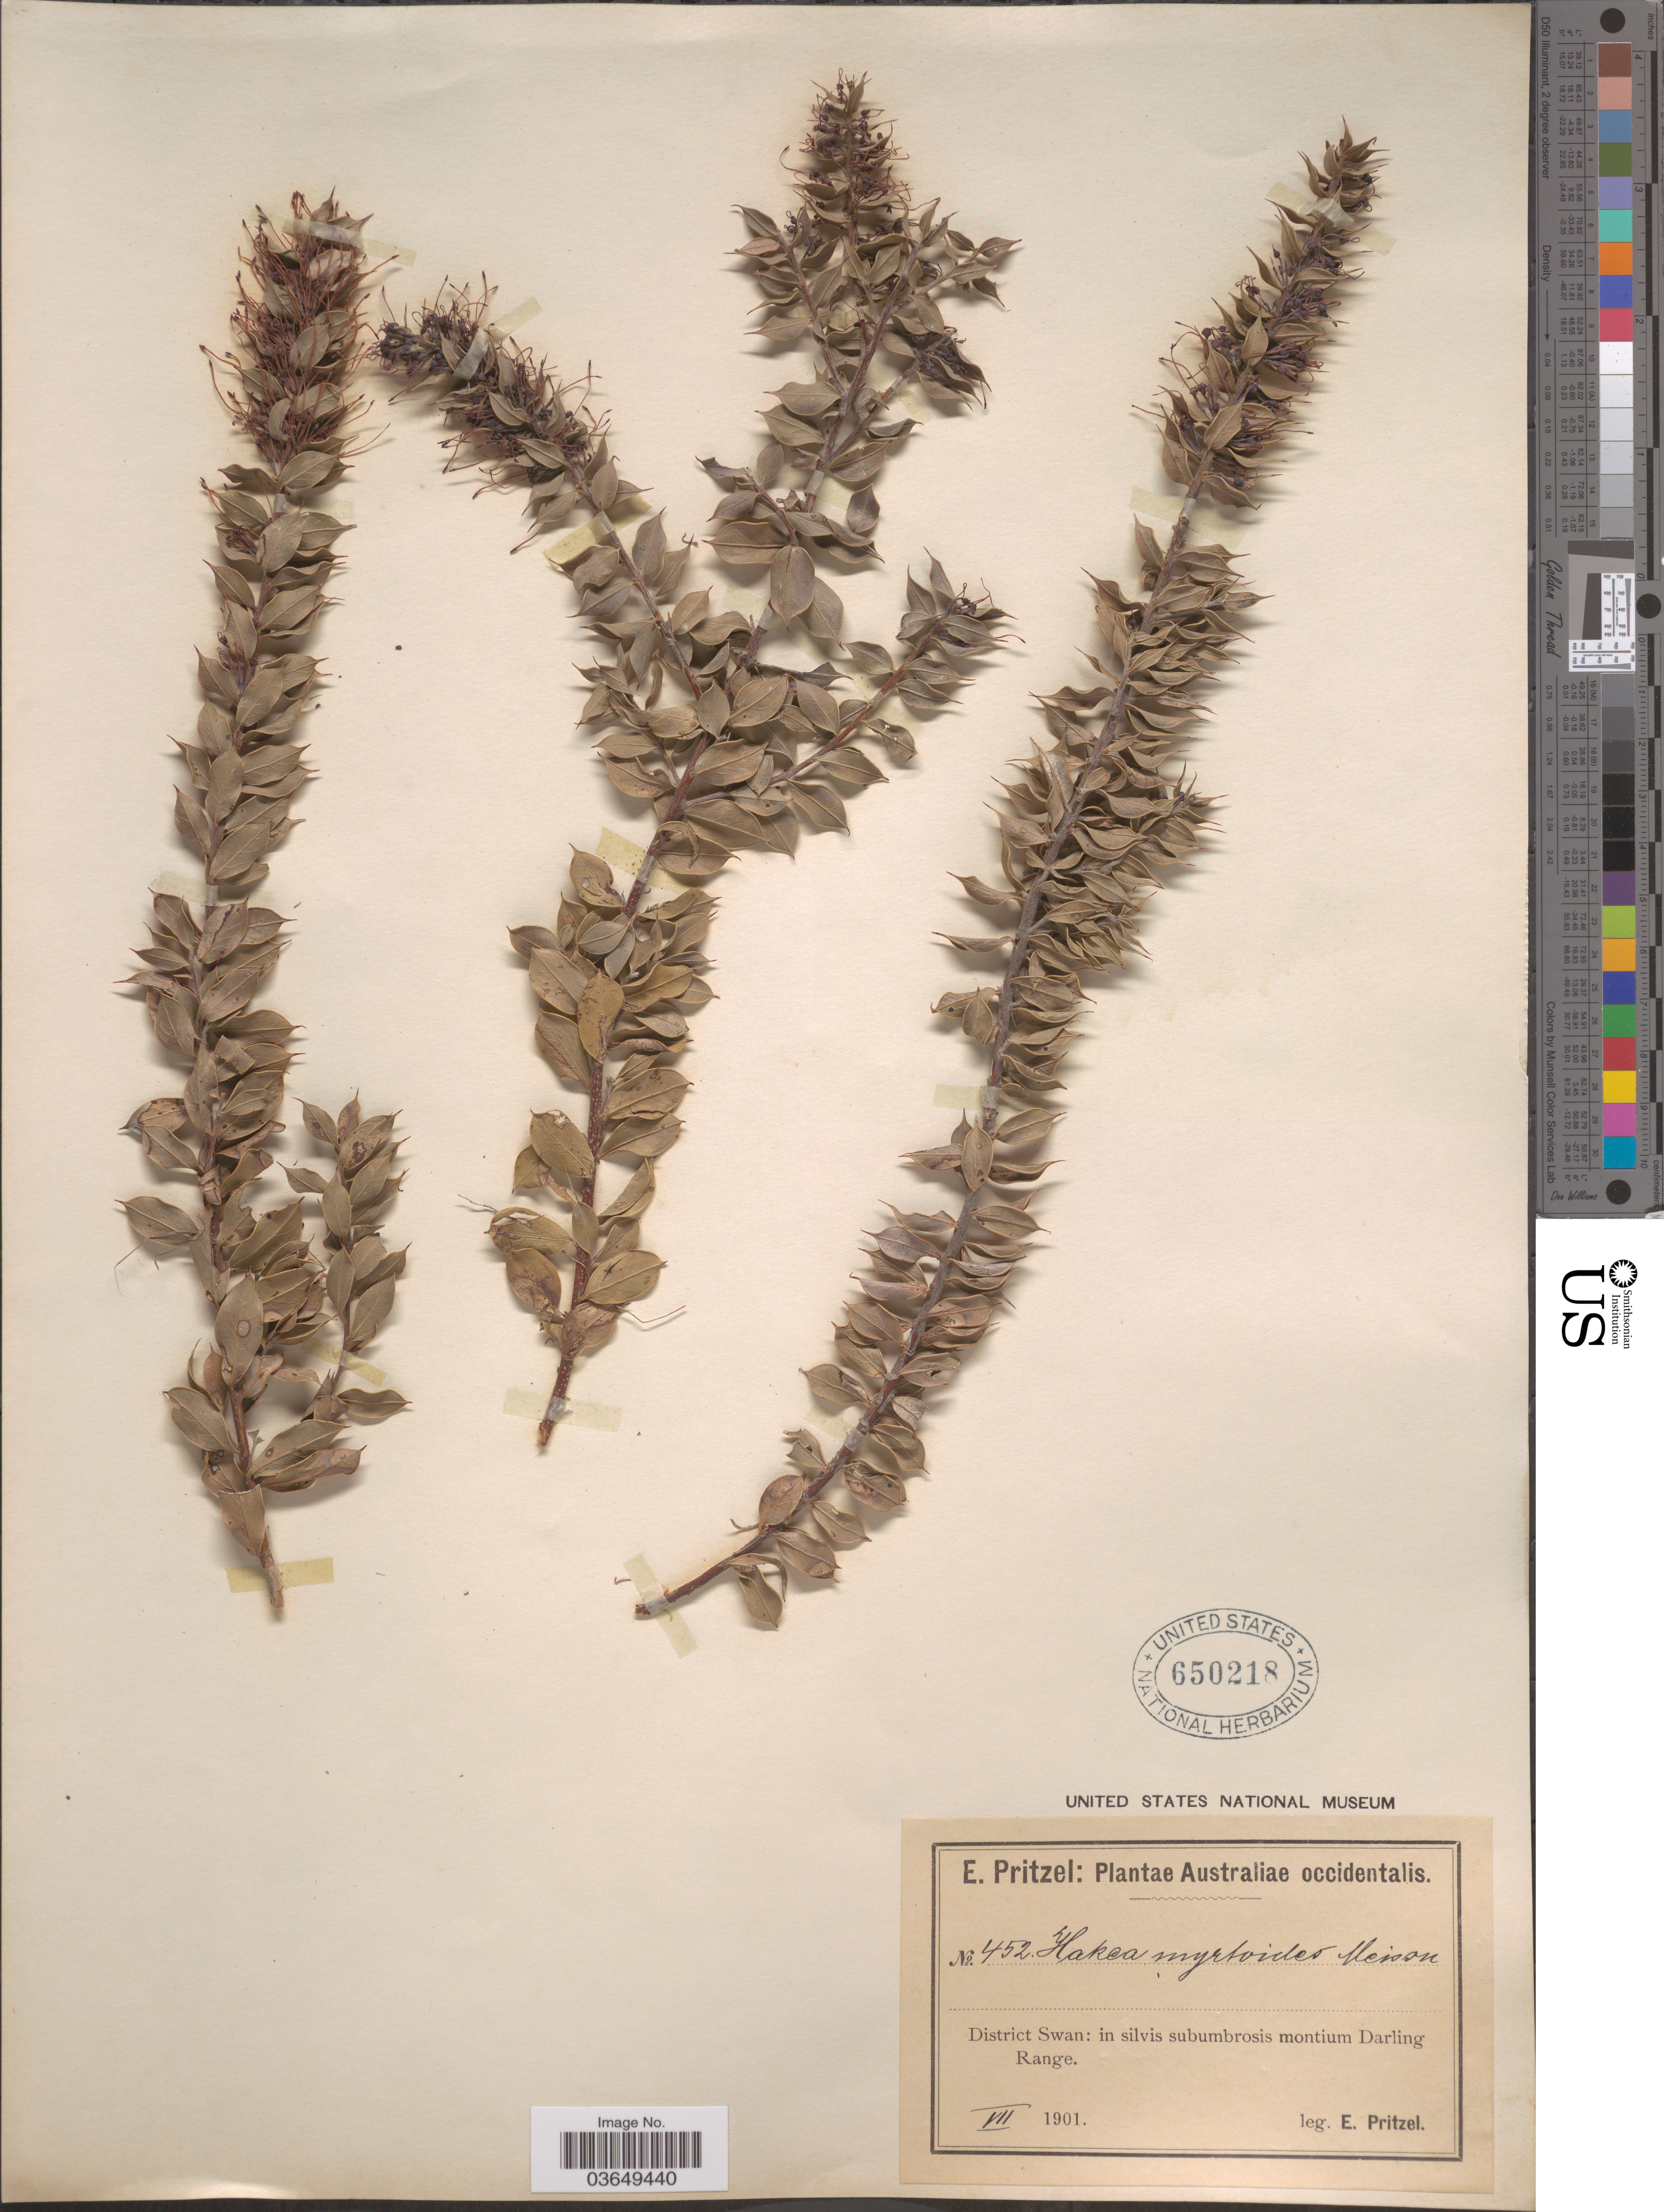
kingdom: Plantae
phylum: Tracheophyta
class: Magnoliopsida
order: Proteales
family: Proteaceae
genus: Hakea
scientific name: Hakea myrtoides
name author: Meisn.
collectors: E. G. Pritzel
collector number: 452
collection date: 1901-07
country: Australia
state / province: Western Australia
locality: Australiae occidentalis. District Swan: in silvis subumbrosis montium Darling Range.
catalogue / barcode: US 650218